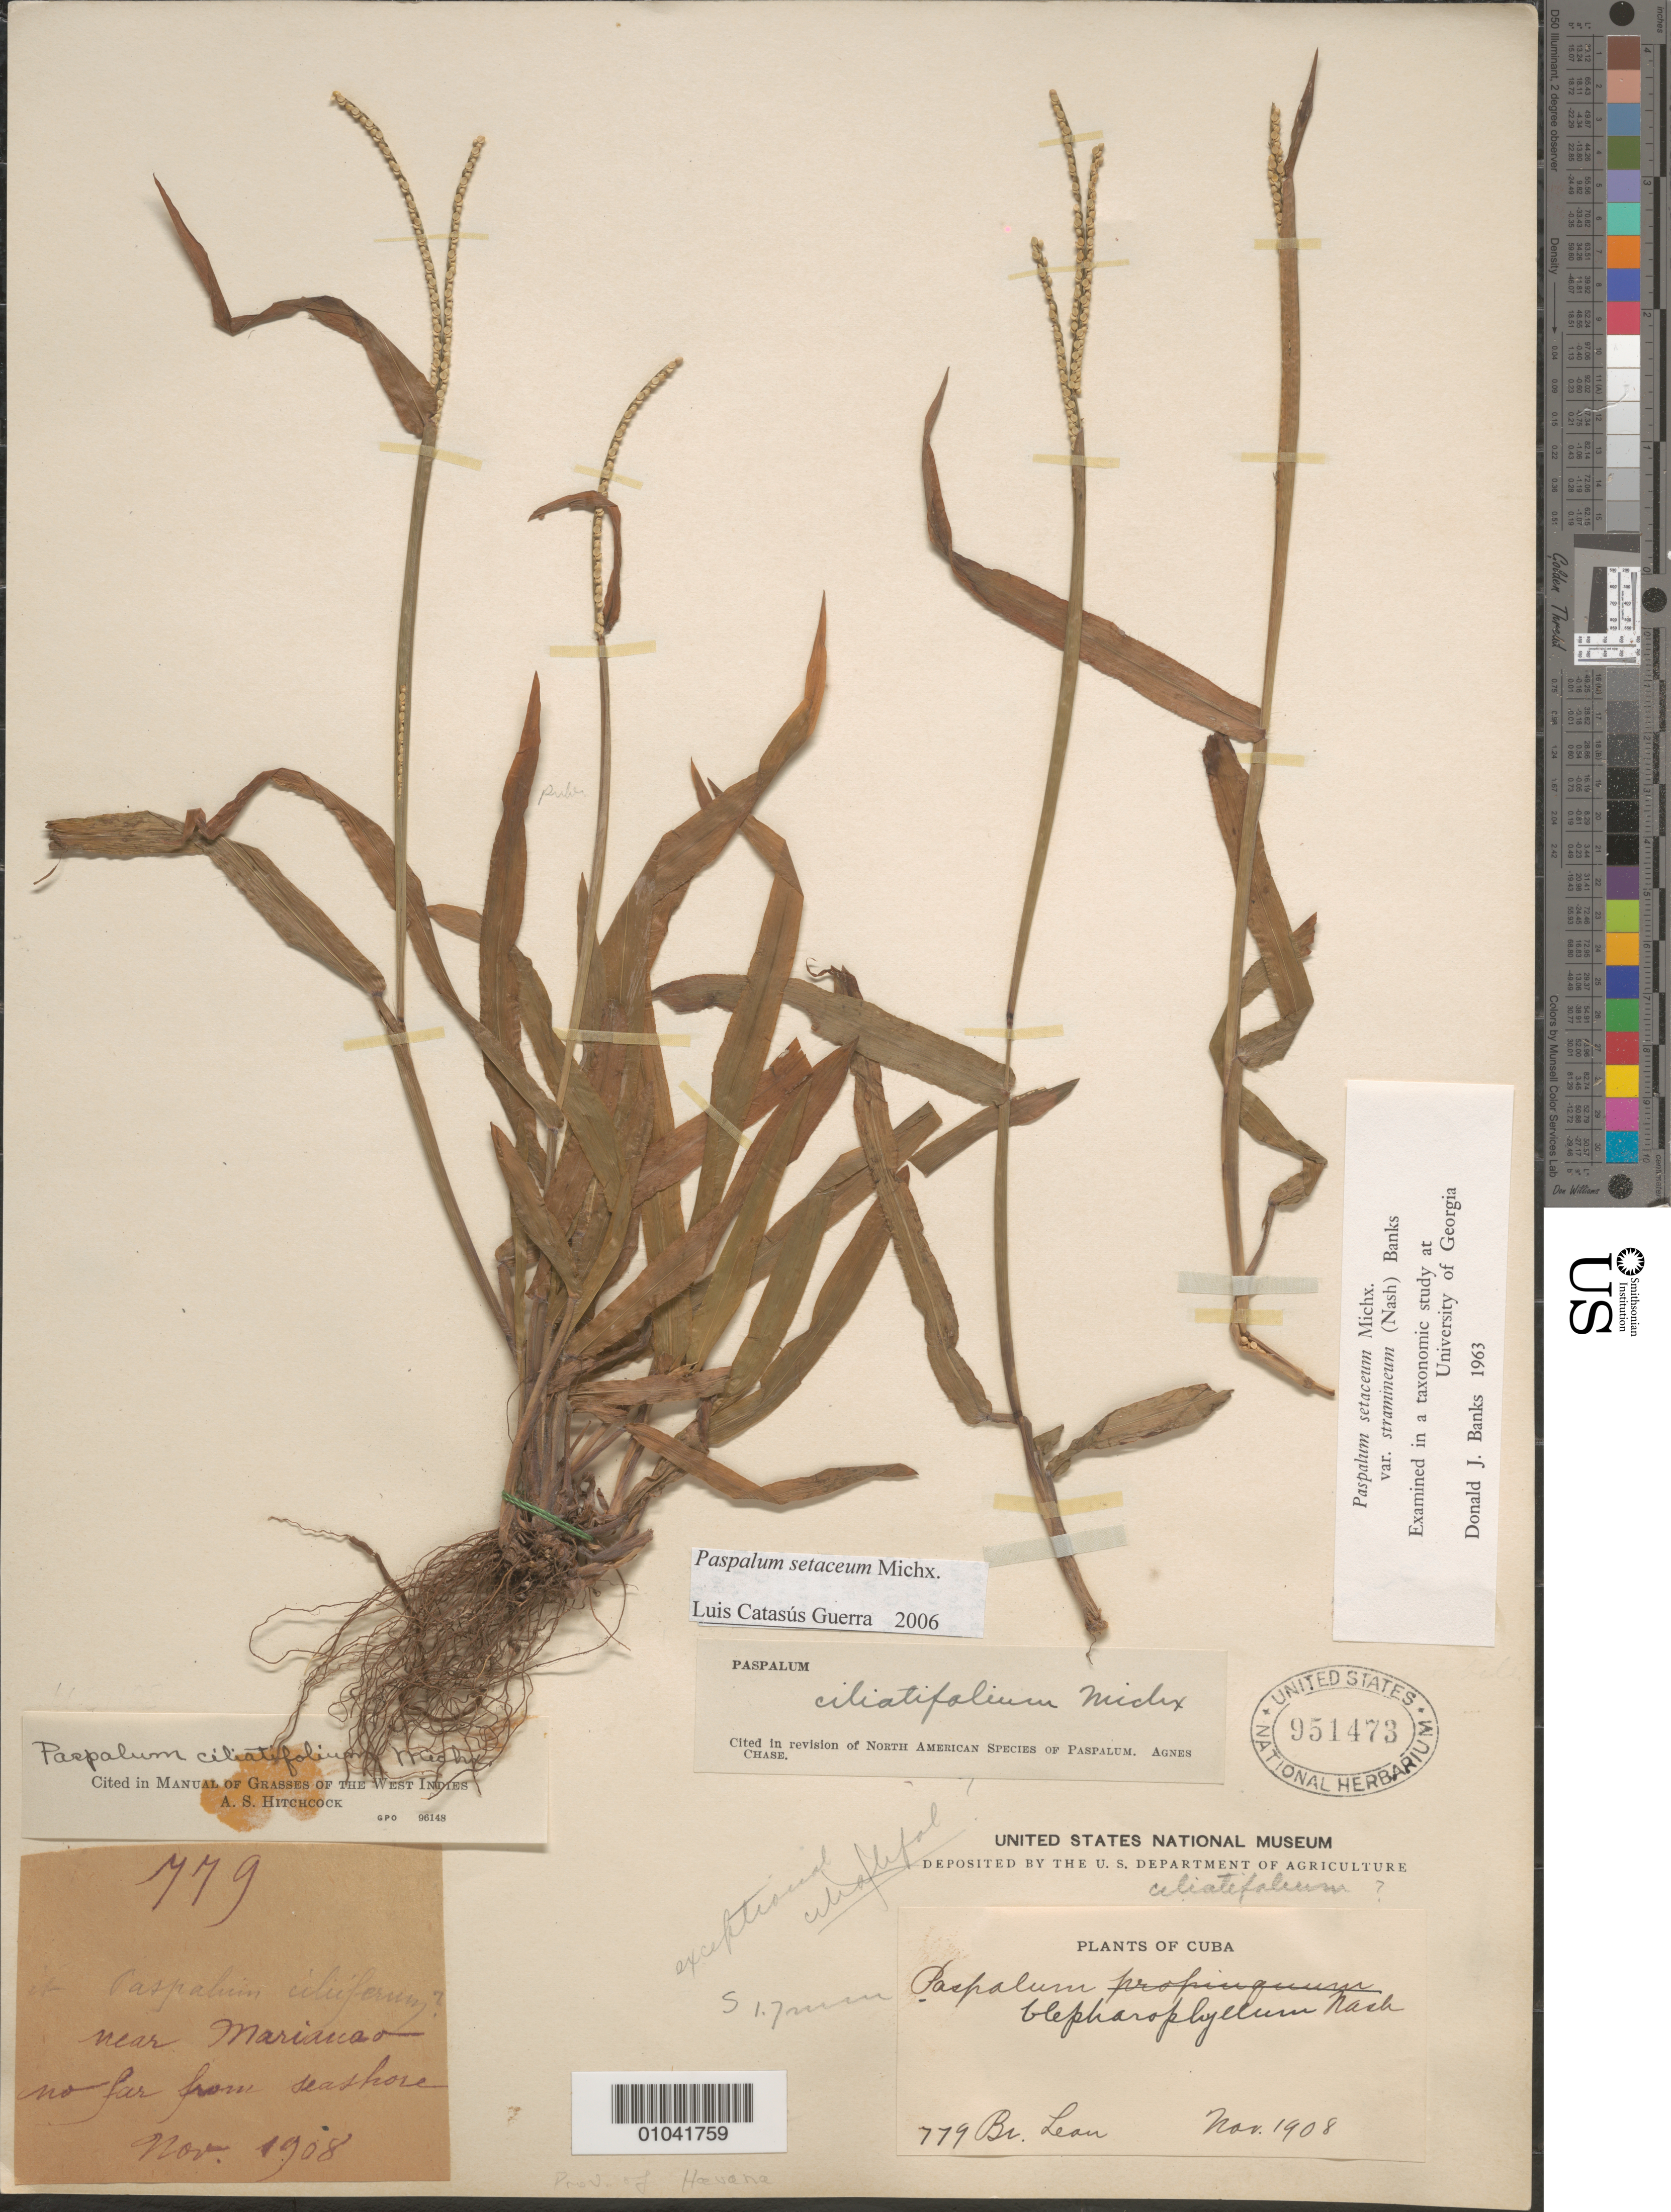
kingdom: Plantae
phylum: Tracheophyta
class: Liliopsida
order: Poales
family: Poaceae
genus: Paspalum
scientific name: Paspalum setaceum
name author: Michx.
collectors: Bro. León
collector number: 779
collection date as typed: Nov 1908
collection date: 1908-11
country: Cuba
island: Cuba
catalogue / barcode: US 951473